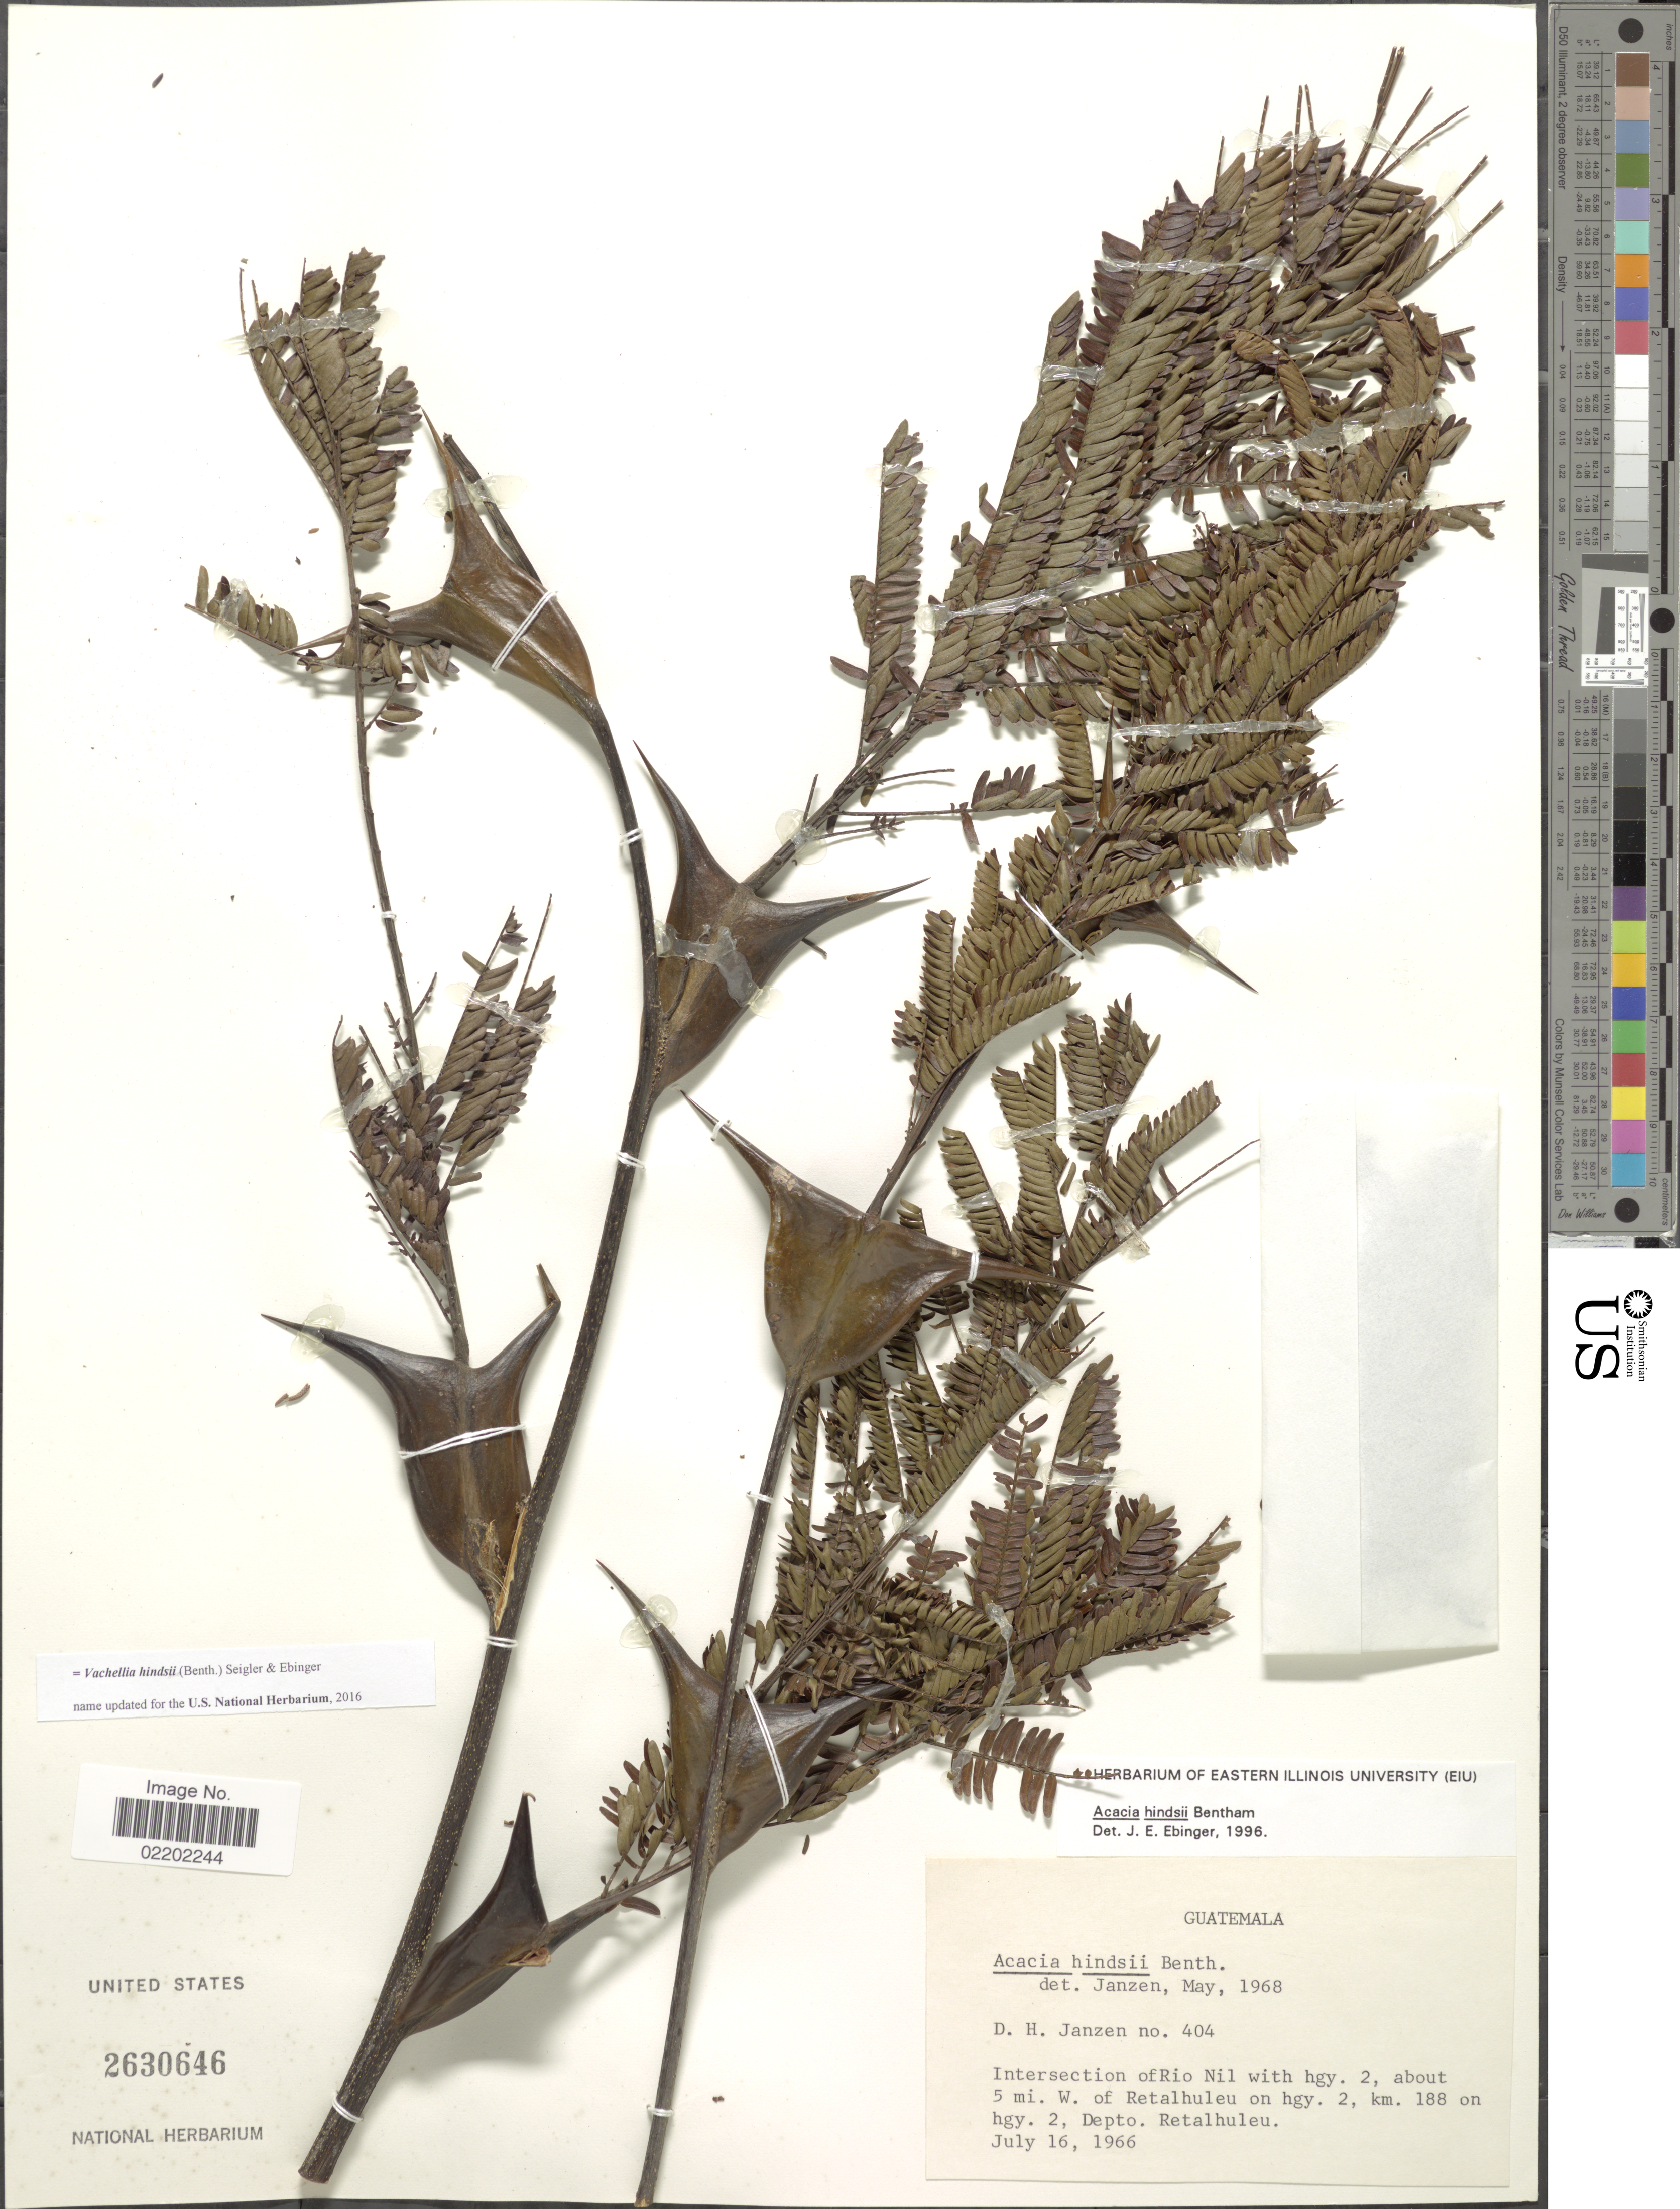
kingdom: Plantae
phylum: Tracheophyta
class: Magnoliopsida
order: Fabales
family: Fabaceae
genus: Vachellia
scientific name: Vachellia hindsii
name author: (Benth.) Seigler & Ebinger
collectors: D. Janzen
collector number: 404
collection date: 1966-07-16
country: Guatemala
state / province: Retalhuleu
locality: Intersection ofRio Nil with hgy 2,,about 5 mi W of Retalheu on hgy 2, km 188 on hgy 2, Depto Retalheu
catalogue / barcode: US 2630646